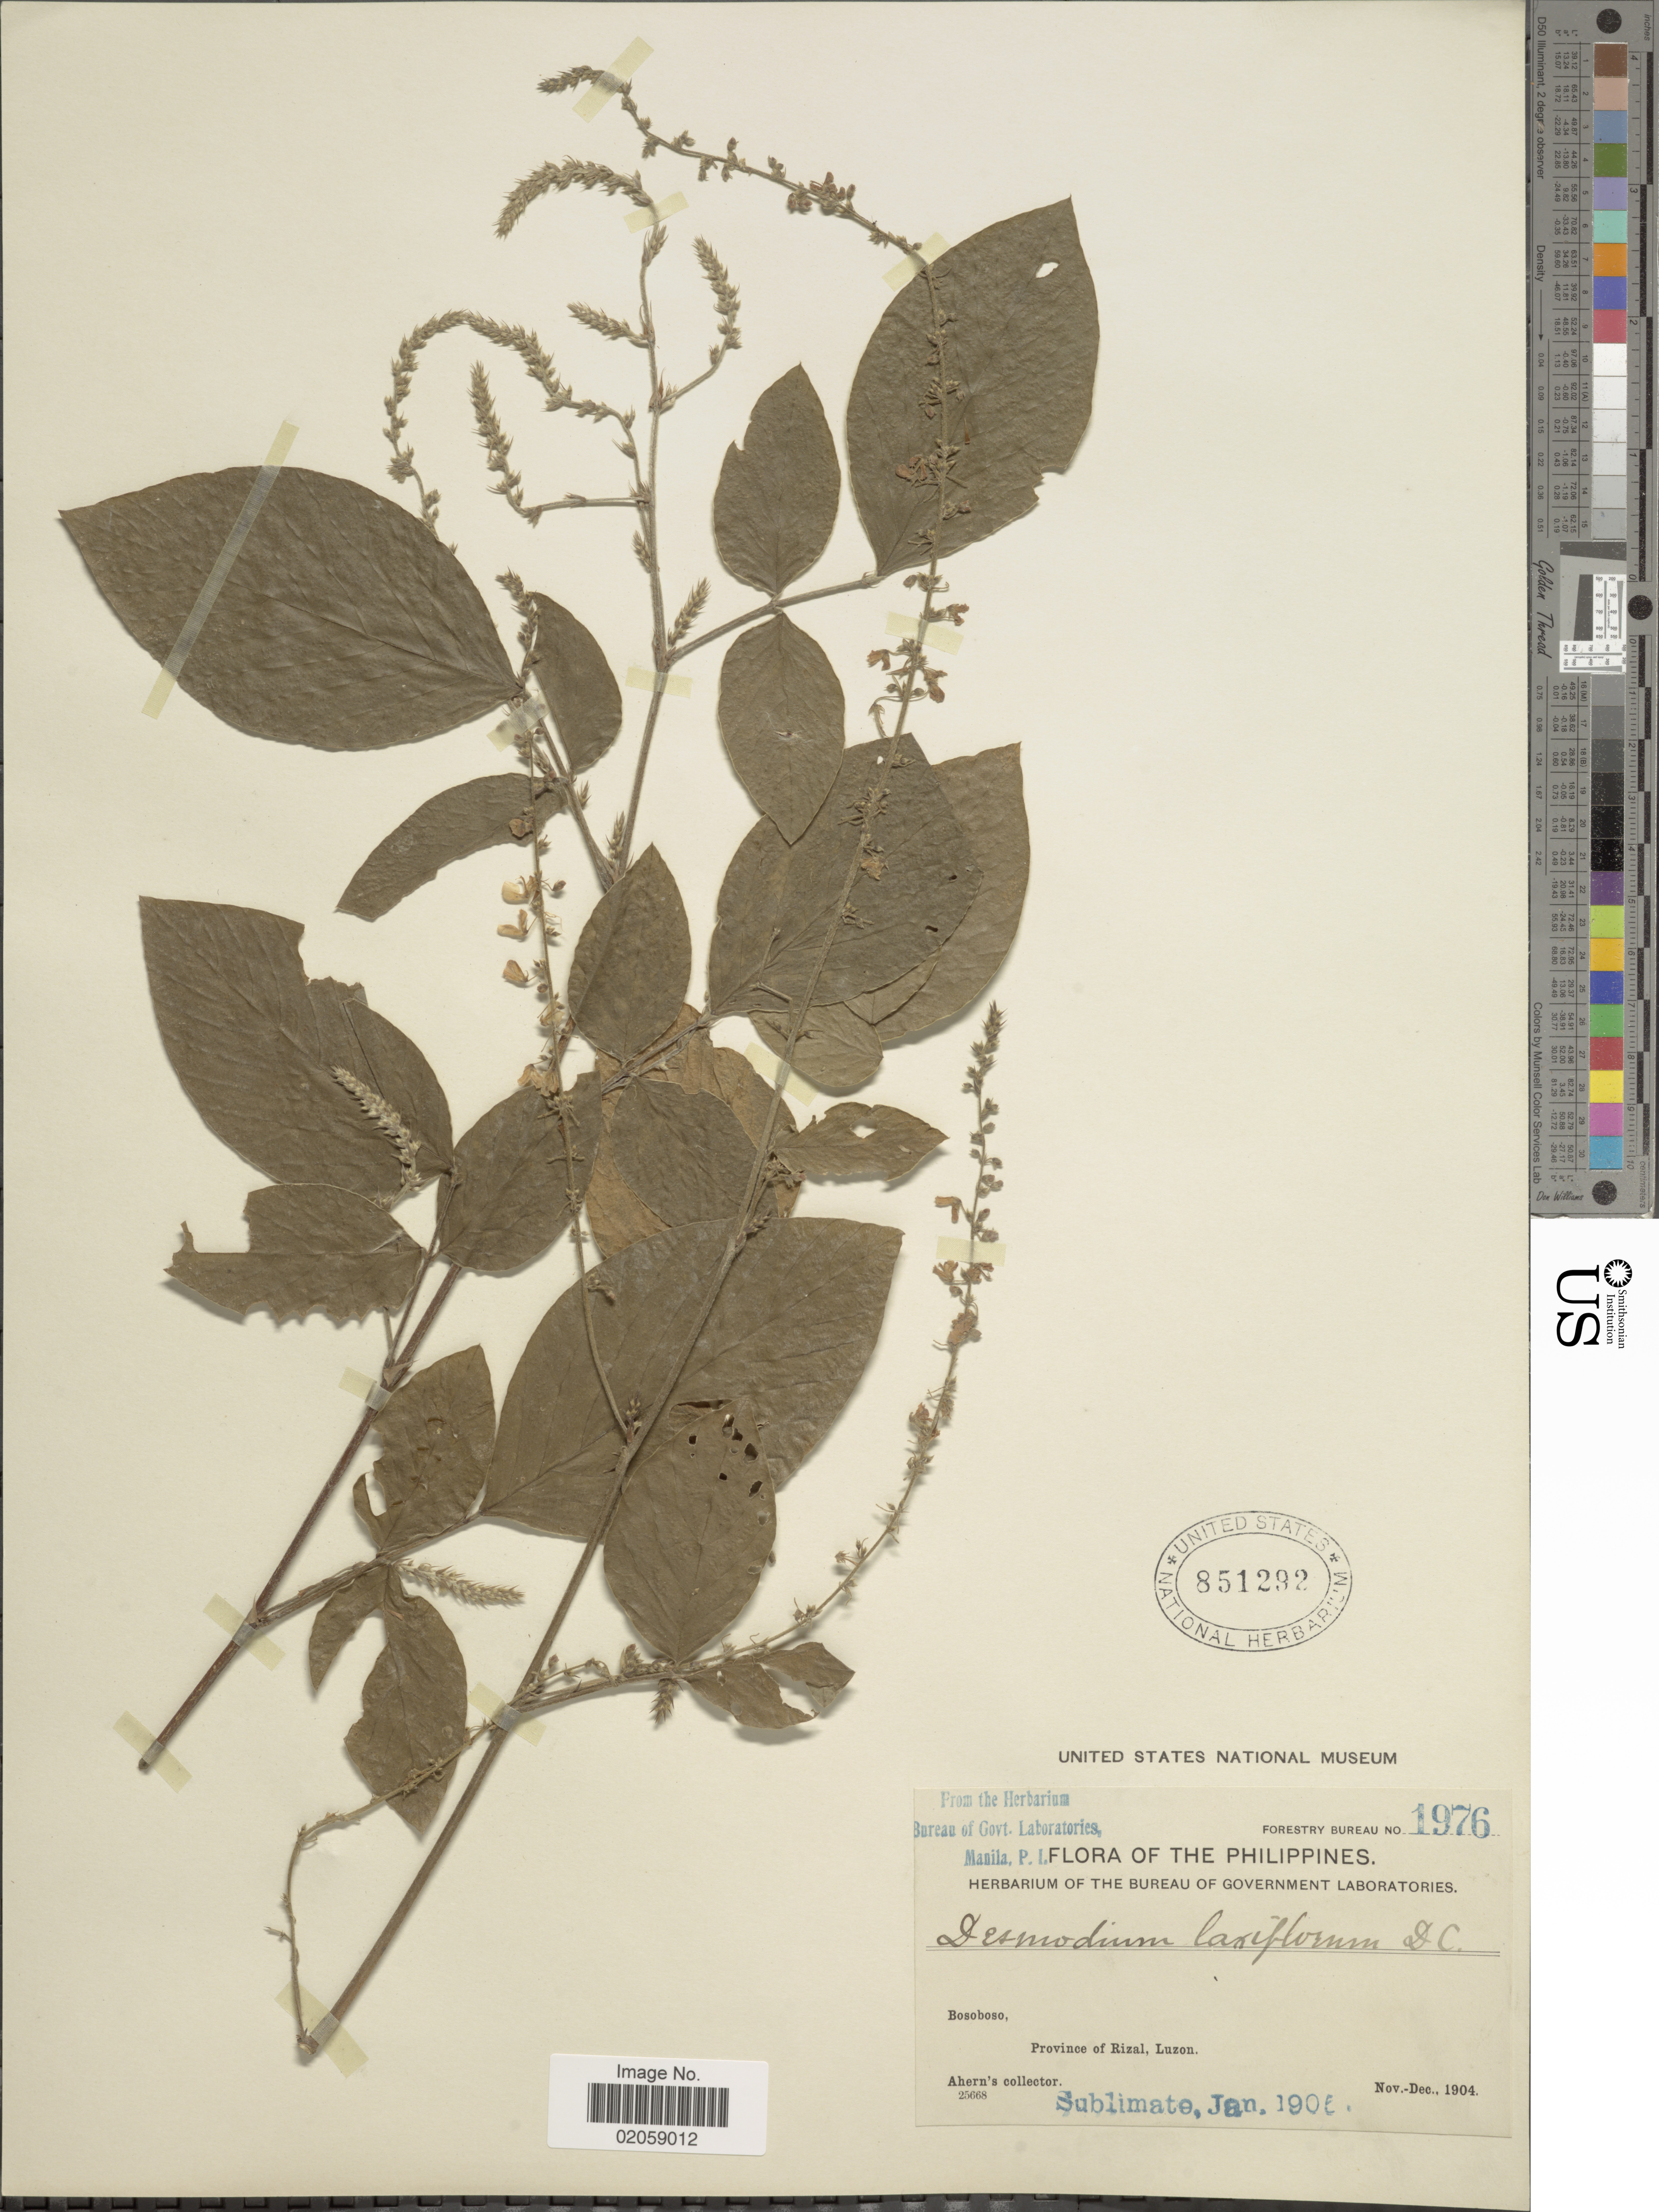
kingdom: Plantae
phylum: Tracheophyta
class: Magnoliopsida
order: Fabales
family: Fabaceae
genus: Sohmaea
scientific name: Sohmaea laxiflora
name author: (DC.) H. Ohashi & K. Ohashi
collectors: Ahern's collector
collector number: Forestry Bureau 1976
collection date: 1904-11/1904-12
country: Philippines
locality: Bosoboso, Province of Rizal, Luzon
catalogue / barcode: US 851292